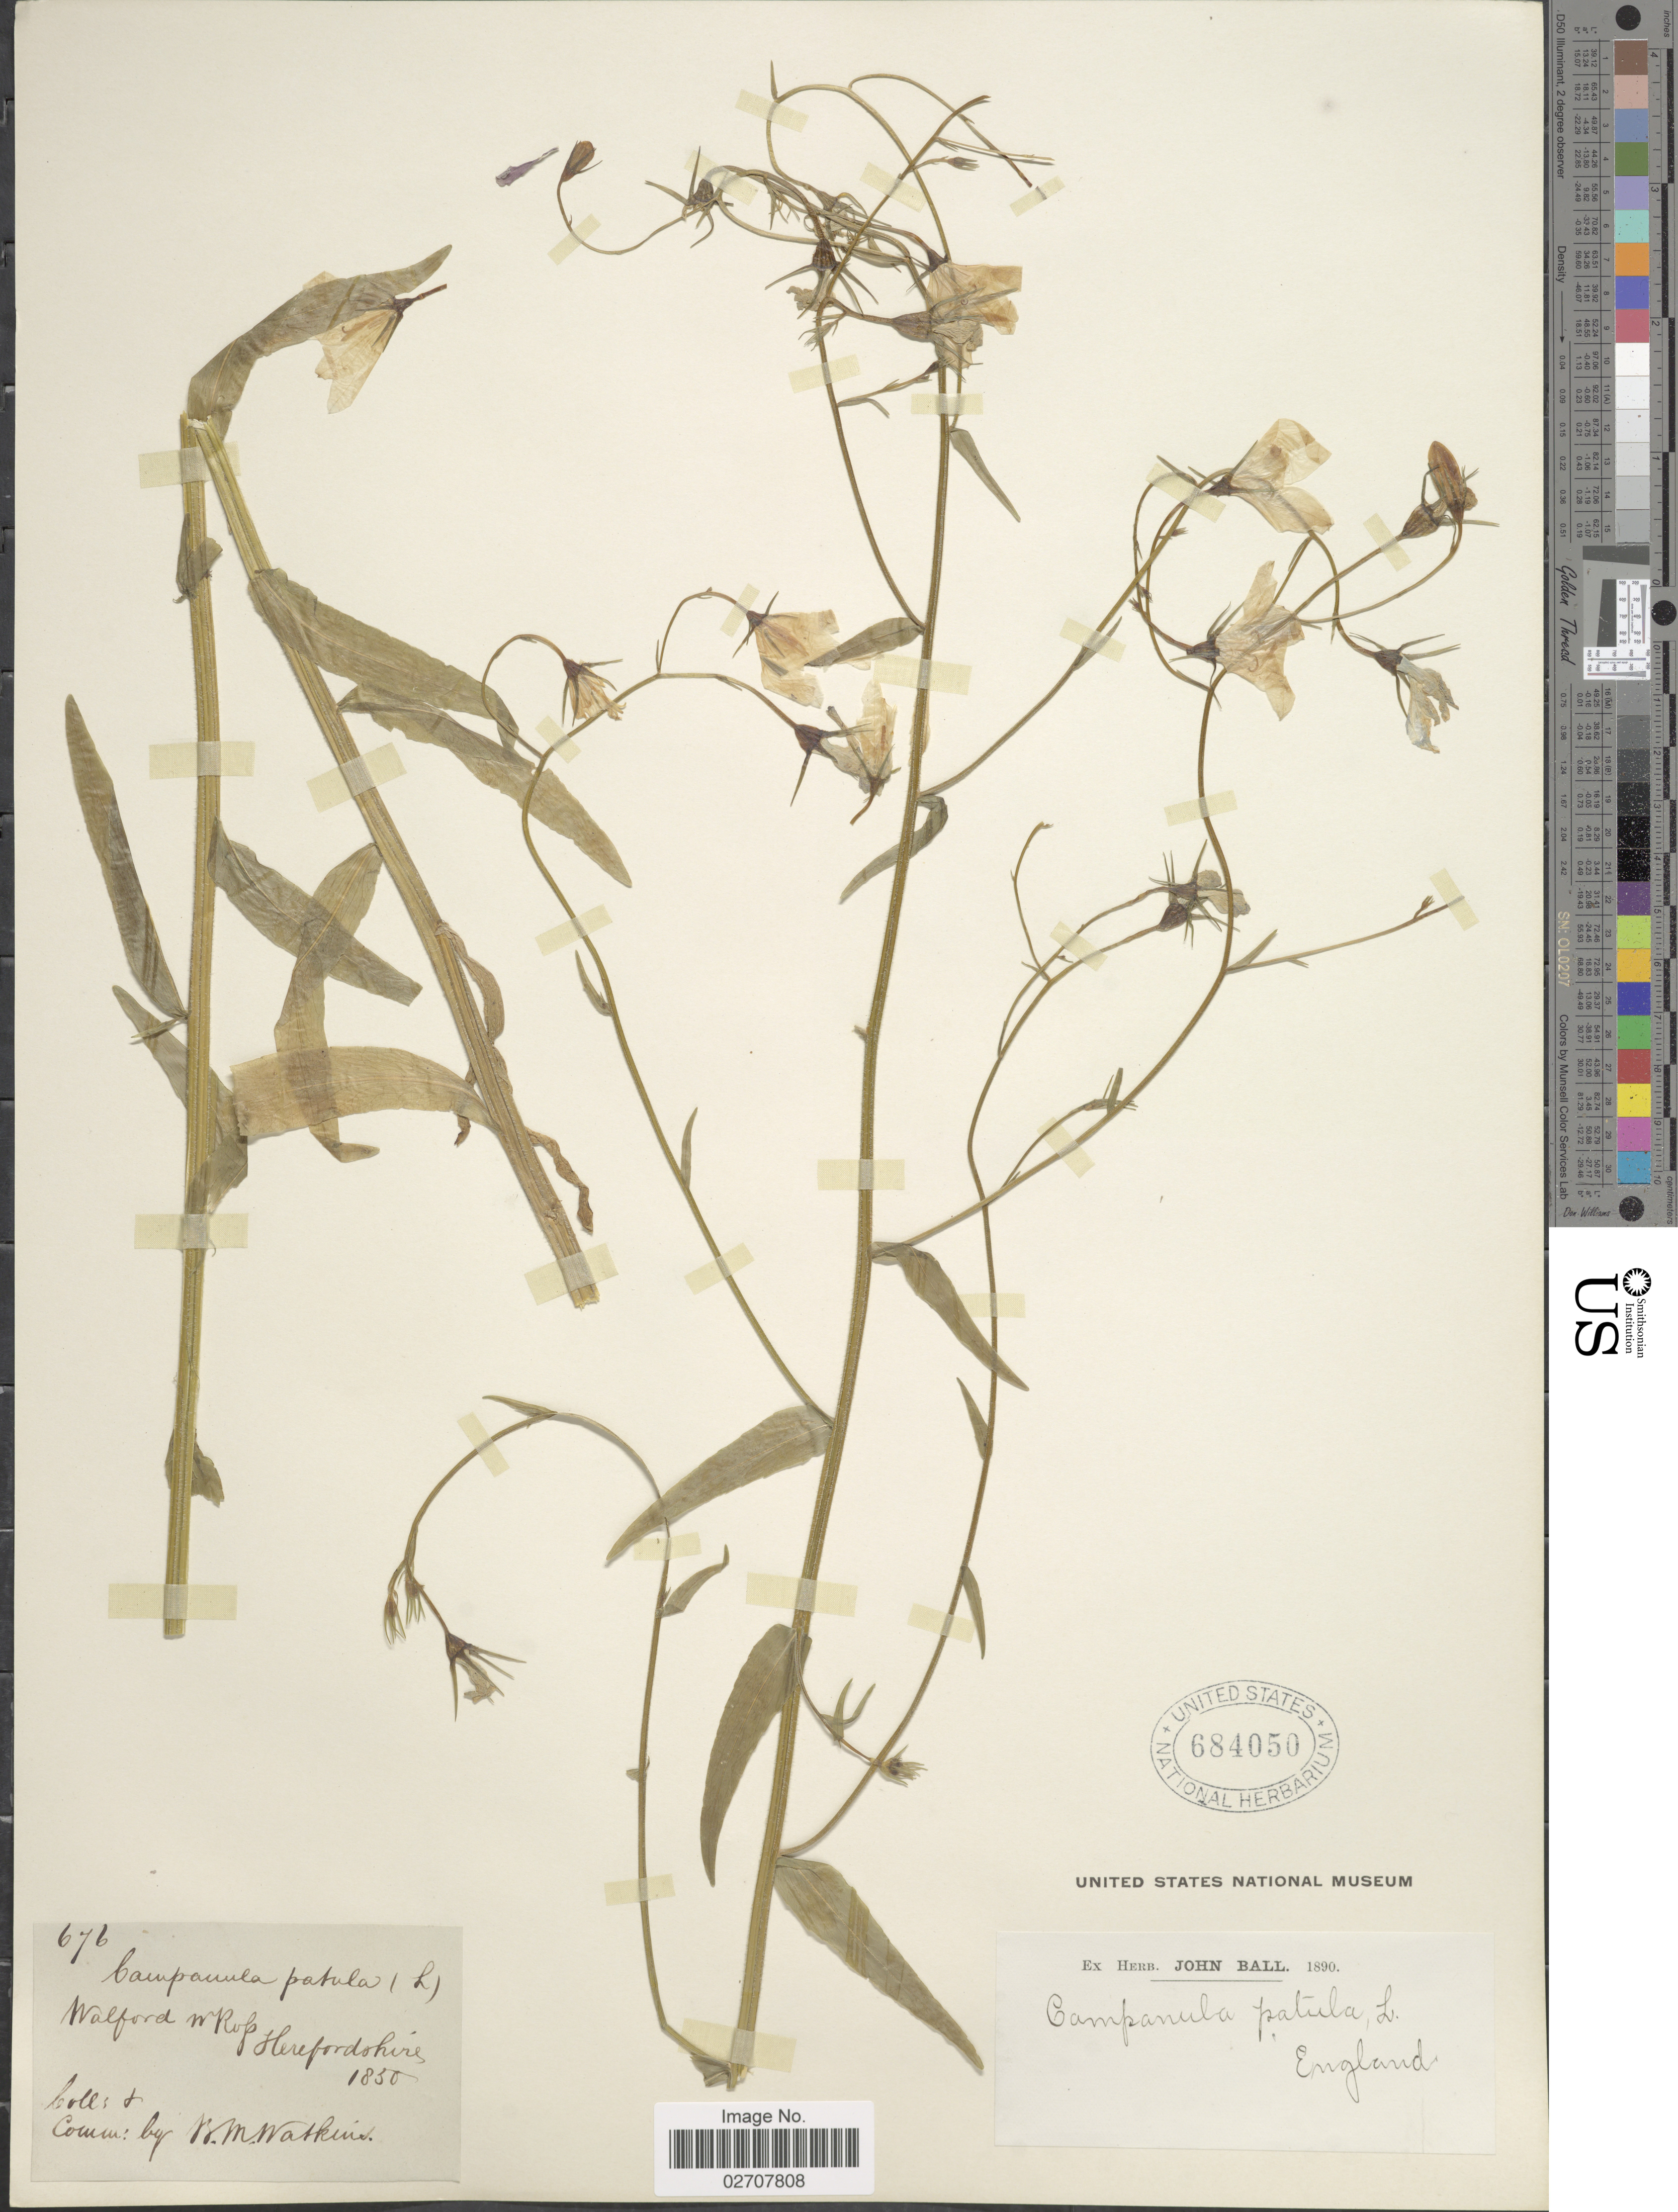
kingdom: Plantae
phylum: Tracheophyta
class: Magnoliopsida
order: Asterales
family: Campanulaceae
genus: Campanula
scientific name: Campanula patula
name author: L.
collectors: B. Watkins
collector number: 6767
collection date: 1850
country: United Kingdom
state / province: England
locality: Walford WRop Herefordshire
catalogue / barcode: US 684050